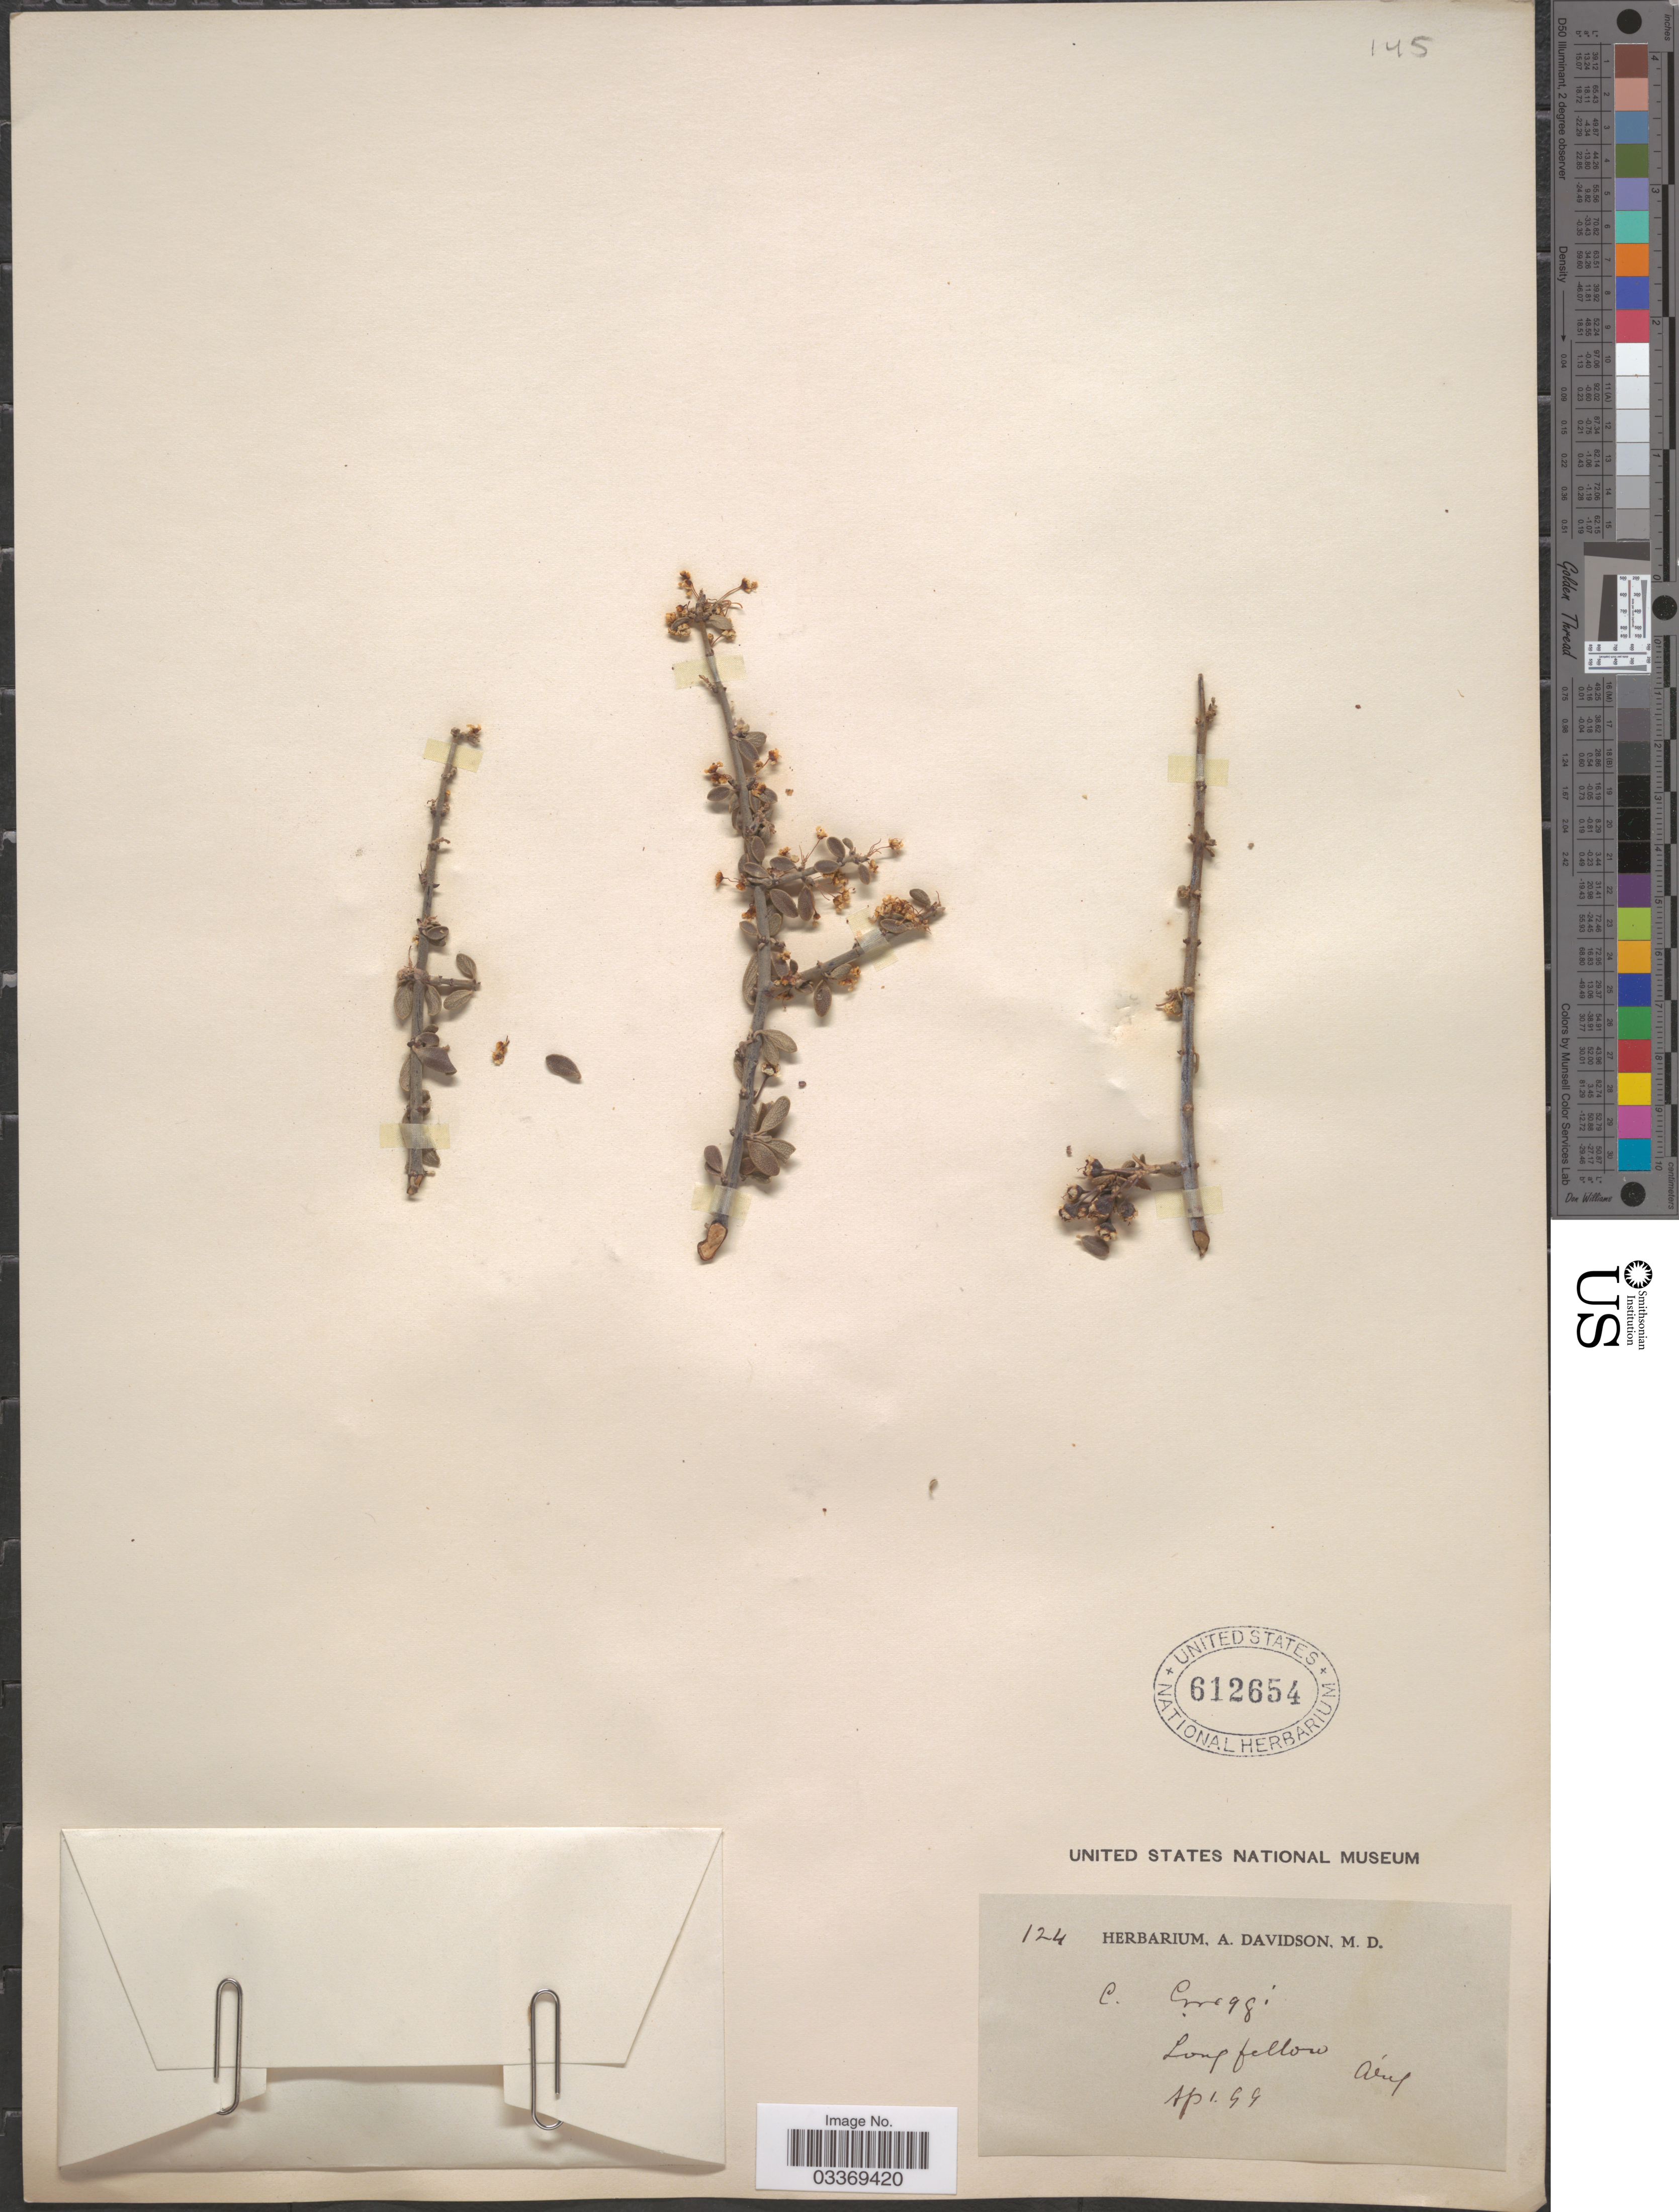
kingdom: Plantae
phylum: Tracheophyta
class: Magnoliopsida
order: Rosales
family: Rhamnaceae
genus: Ceanothus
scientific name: Ceanothus greggii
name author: A. Gray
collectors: ex herb. A. Davidson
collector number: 124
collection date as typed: Transcribed d/m/y: 1/4/99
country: United States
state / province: Arizona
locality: Longfellow.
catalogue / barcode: US 612654